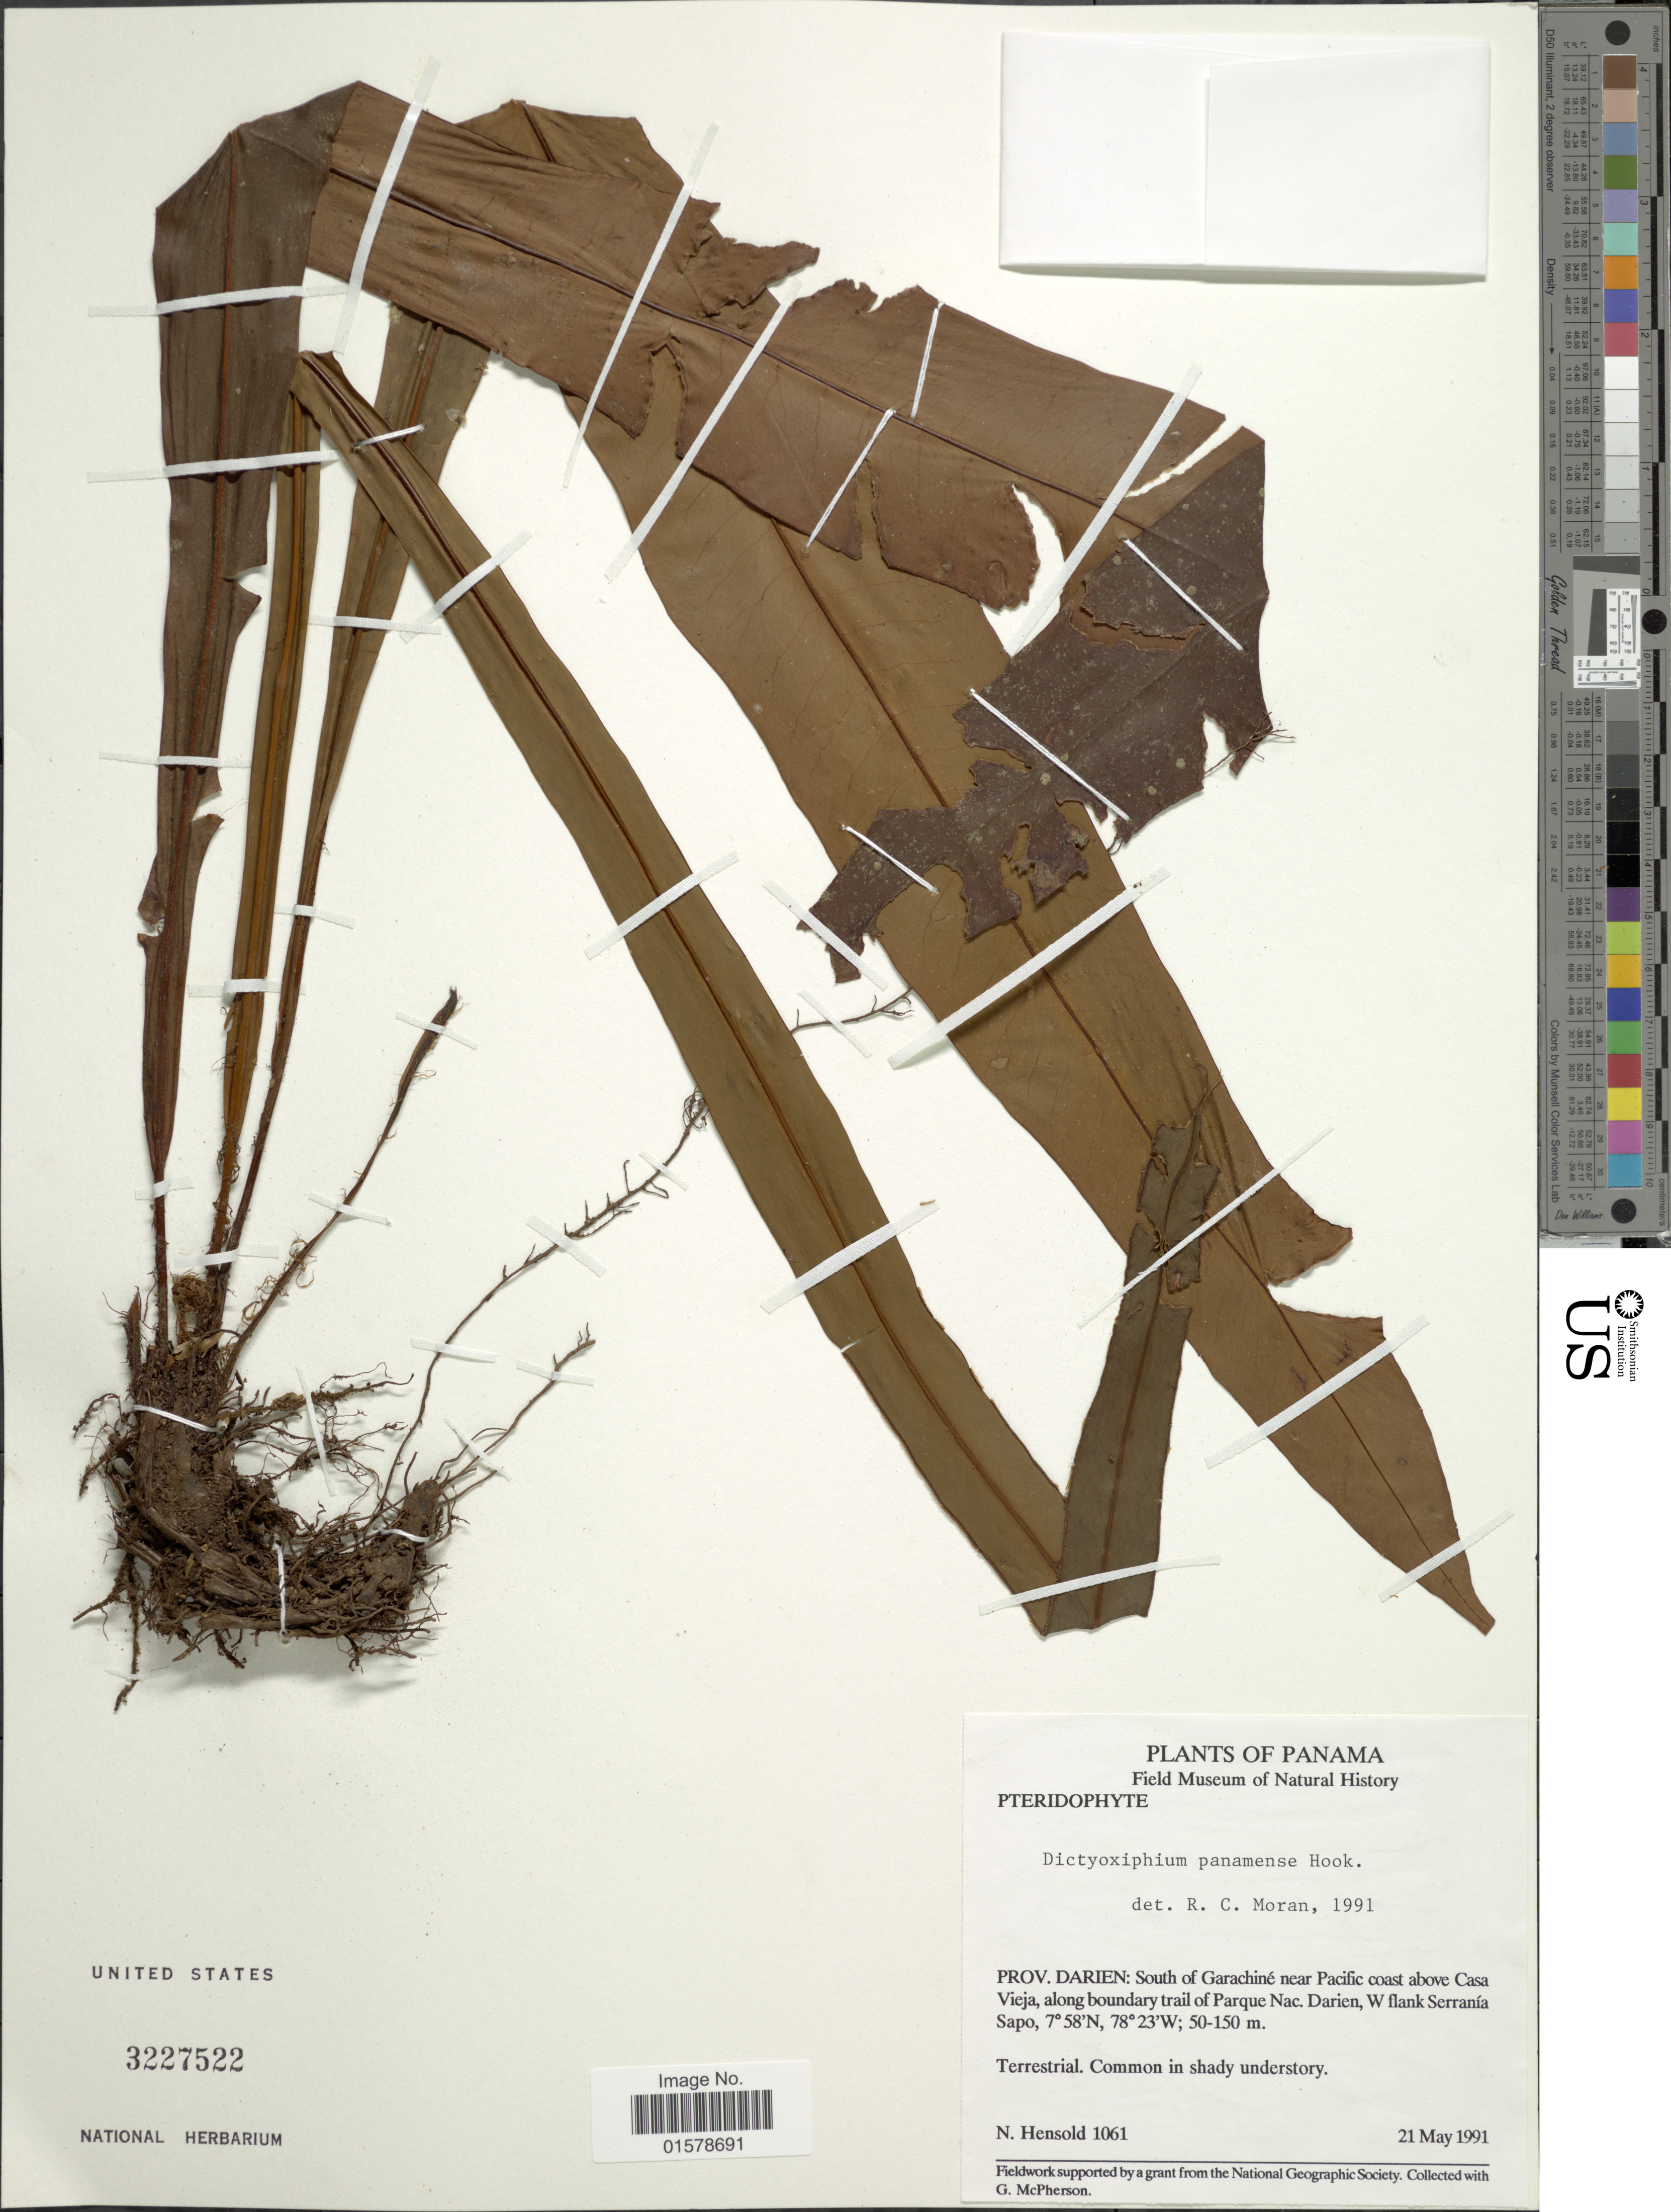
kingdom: Plantae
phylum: Tracheophyta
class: Polypodiopsida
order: Polypodiales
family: Tectariaceae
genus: Tectaria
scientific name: Tectaria panamensis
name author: (Hook.) R.M. Tryon & A.F. Tryon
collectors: N. Hensold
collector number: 1061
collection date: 1991-05-21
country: Panama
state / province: Darién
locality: South of Garachine near pacific coast above Casa Vieja, along boundary trail of Parque Nac, Darien, W flank Serrania Sapo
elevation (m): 50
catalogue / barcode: US 3227522